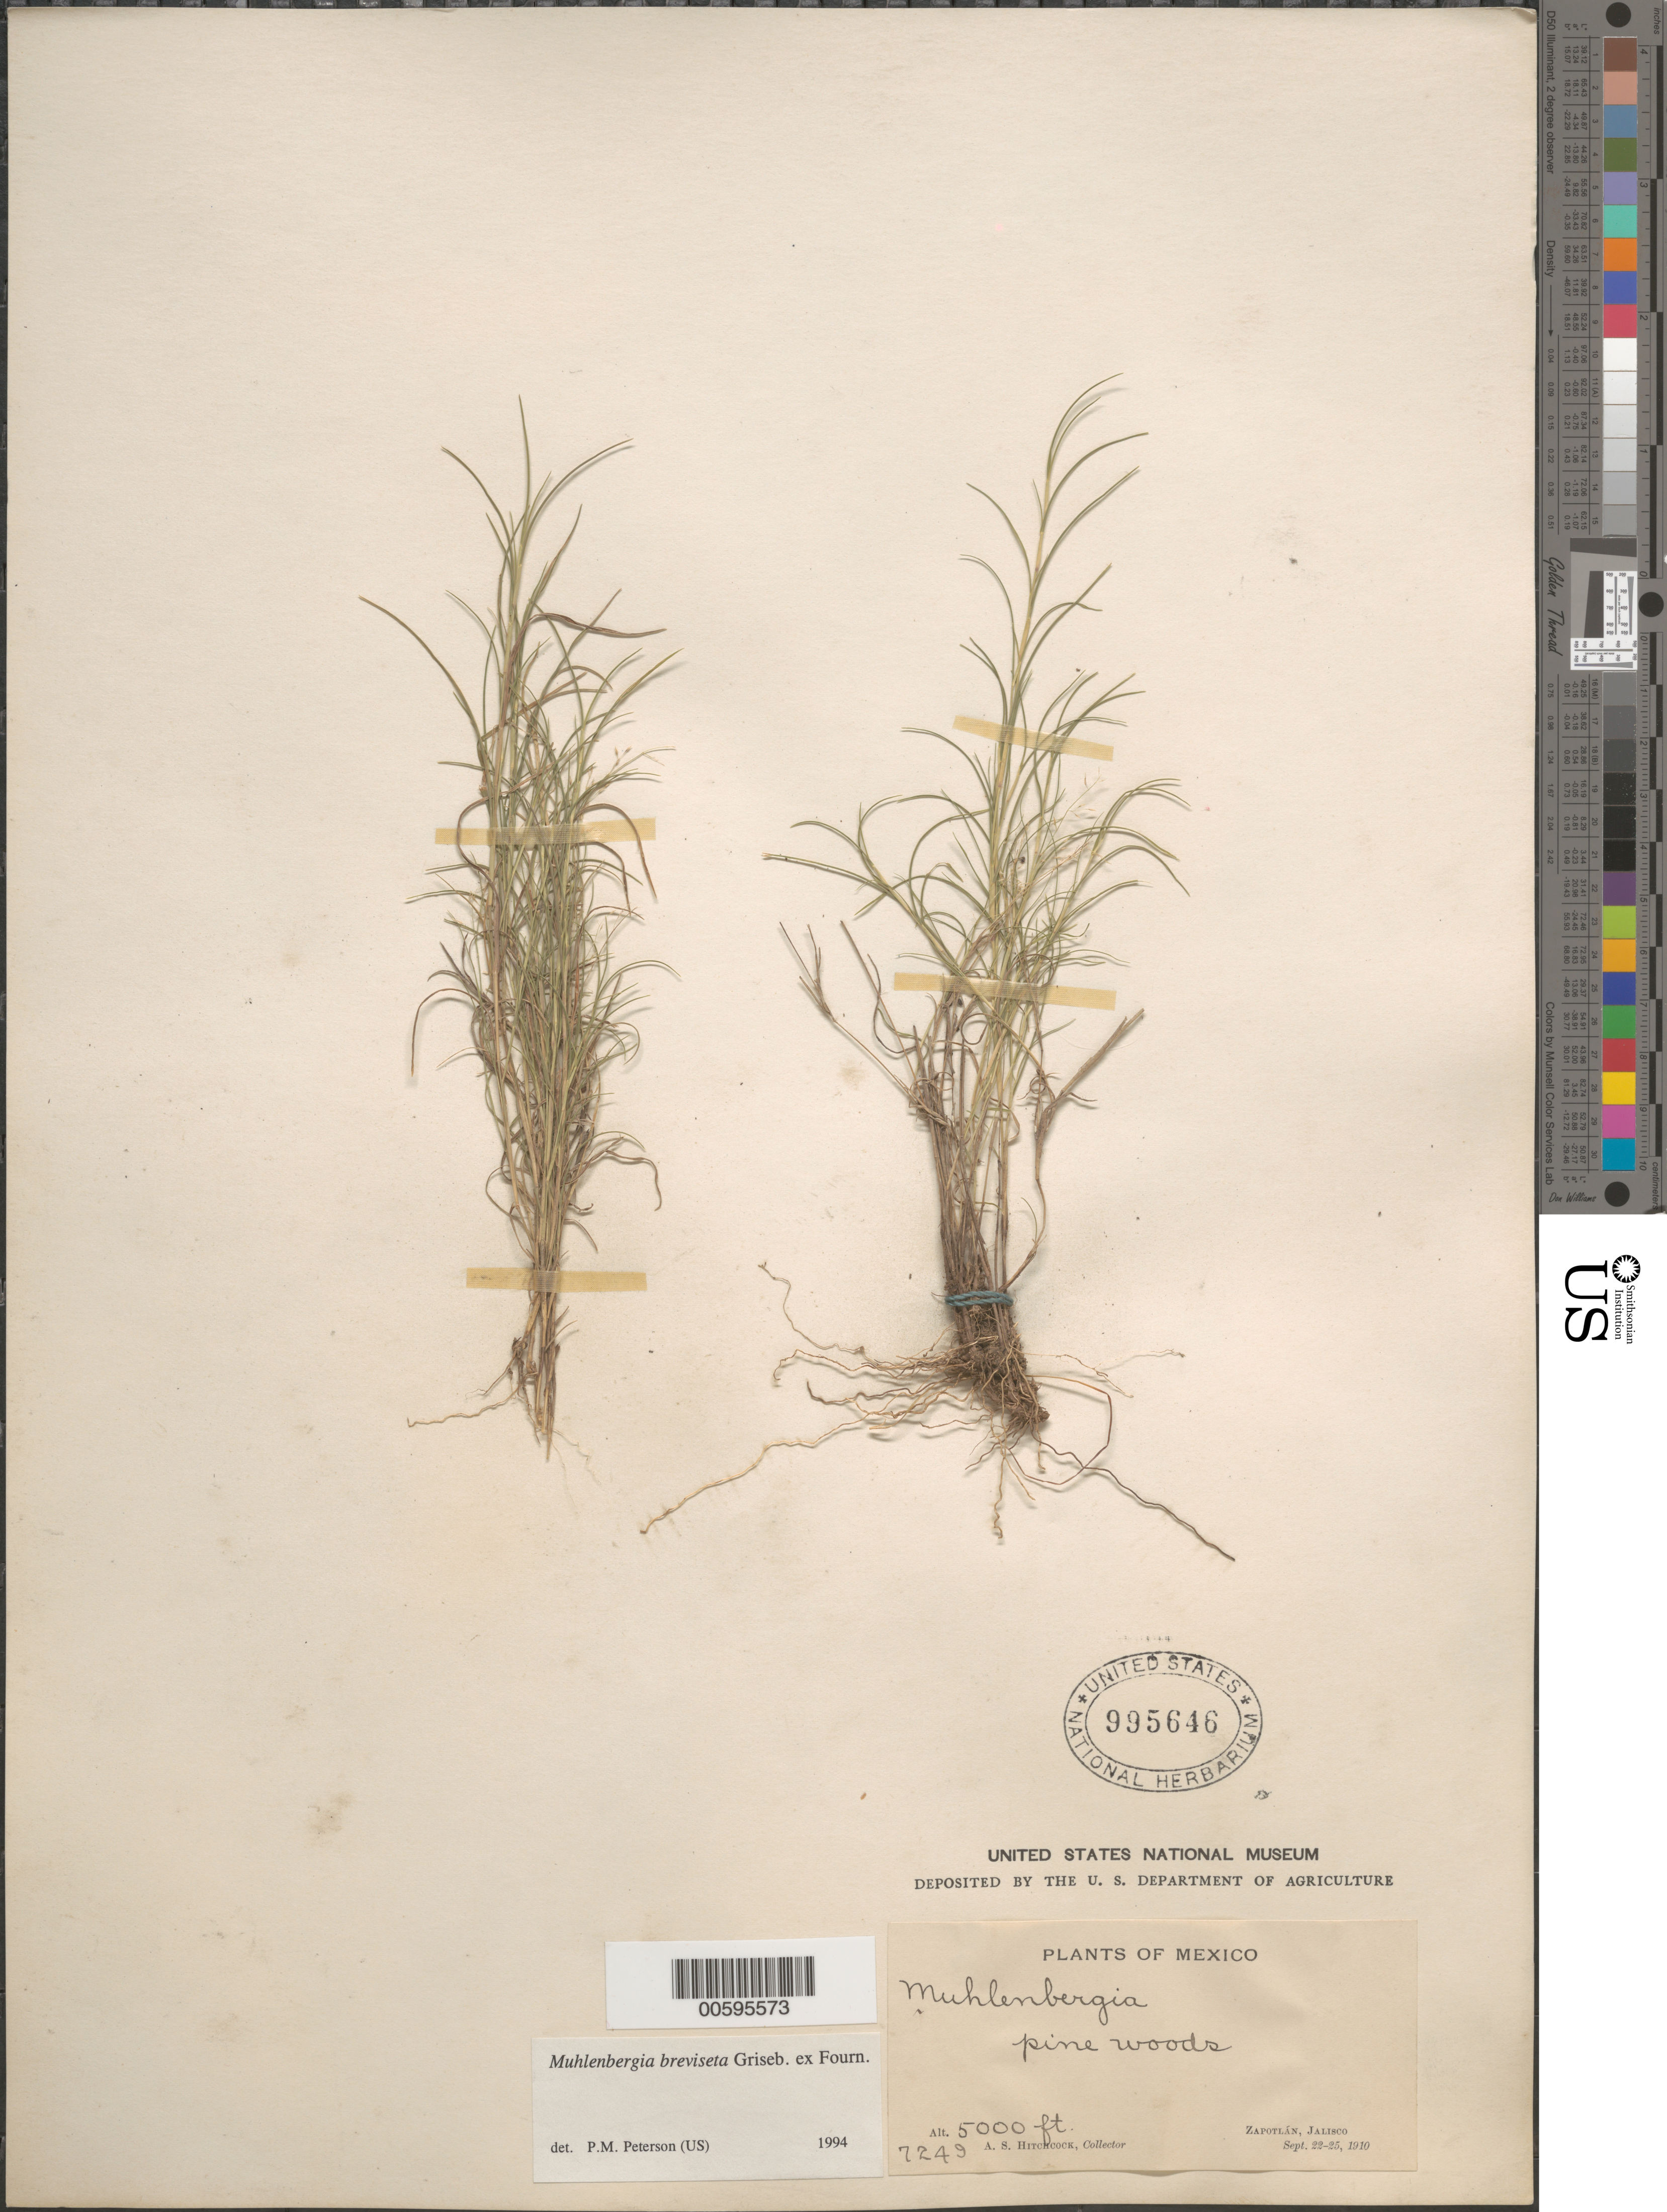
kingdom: Plantae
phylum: Tracheophyta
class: Liliopsida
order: Poales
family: Poaceae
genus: Muhlenbergia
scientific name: Muhlenbergia breviseta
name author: Griseb. ex E. Fourn.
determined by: Peterson, Paul M., (BOT), Smithsonian Institution - National Museum of Natural History (UNITED STATES)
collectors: A. S. Hitchcock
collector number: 7249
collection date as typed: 22 Sep 1910 to 25 Sep 1910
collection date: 1910-09-22/1910-09-25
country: Mexico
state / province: Jalisco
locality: Zapotlán.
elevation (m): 1524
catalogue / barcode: US 995646